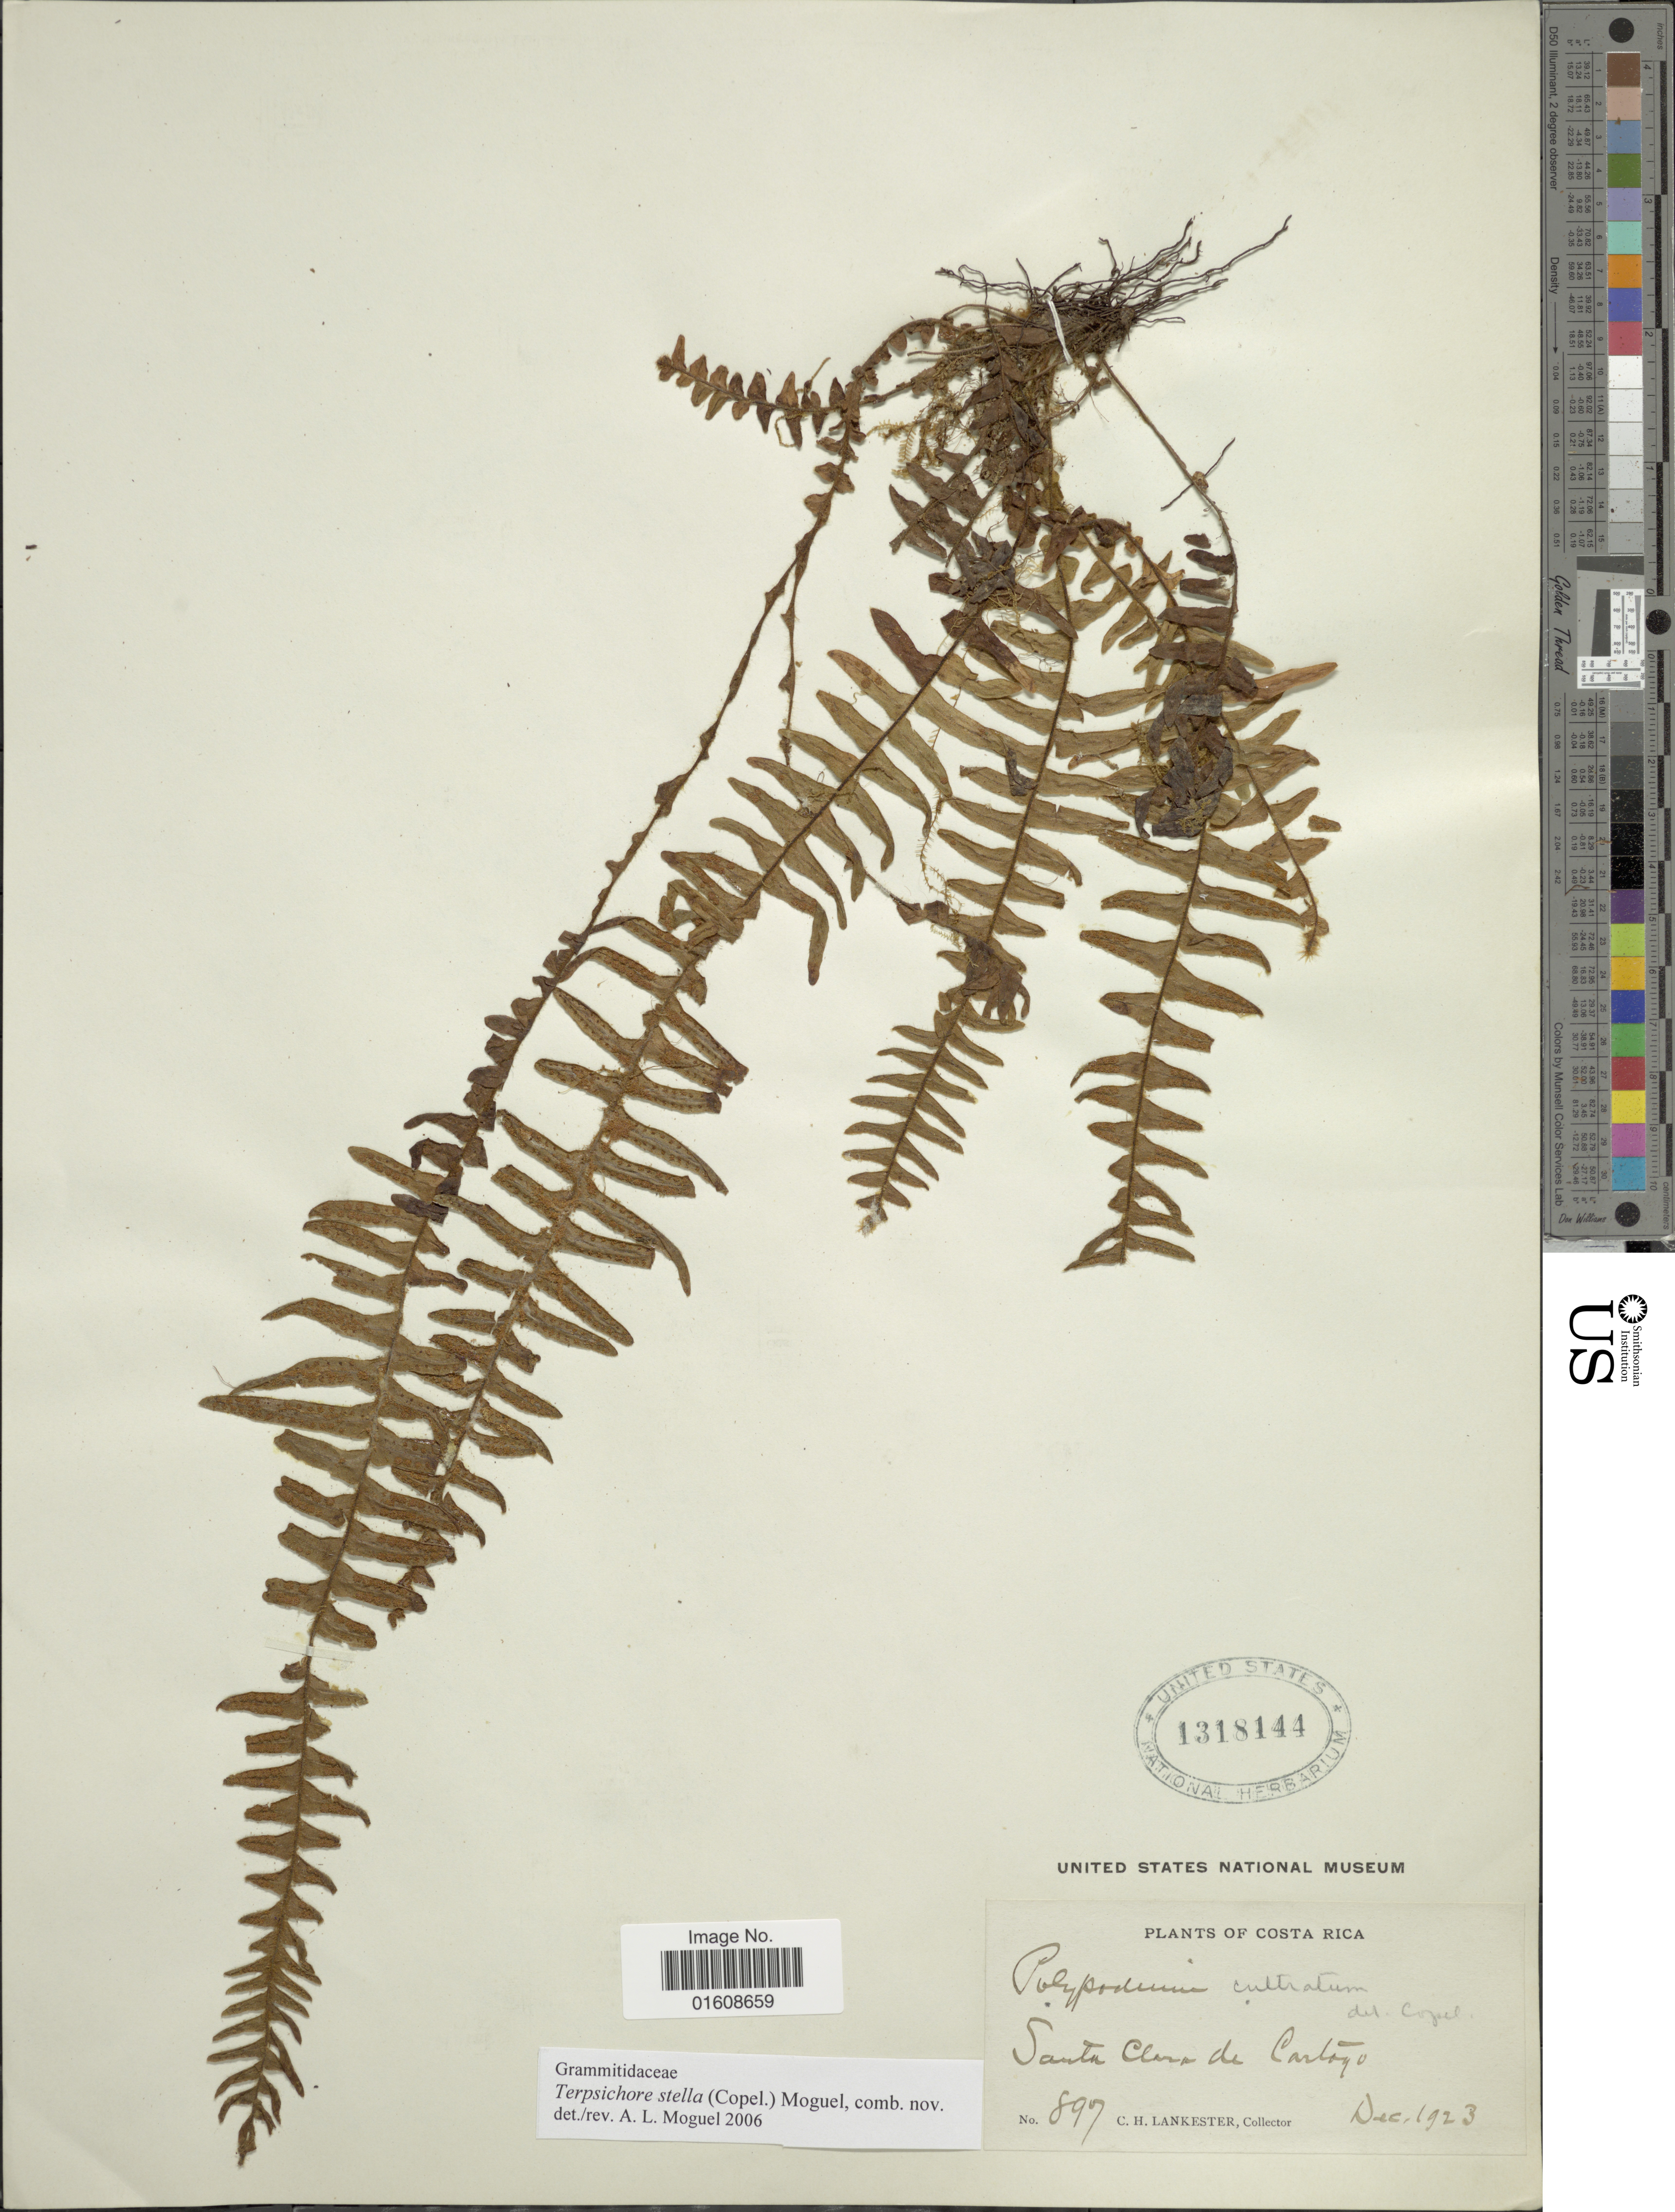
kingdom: Plantae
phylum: Tracheophyta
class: Polypodiopsida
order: Polypodiales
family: Polypodiaceae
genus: Alansmia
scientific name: Alansmia stella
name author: (Copel.) Moguel & M. Kessler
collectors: C. H. Lankester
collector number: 897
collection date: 1923-12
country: Costa Rica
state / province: Cartago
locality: Santa Clara de Cartago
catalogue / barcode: US 1318144